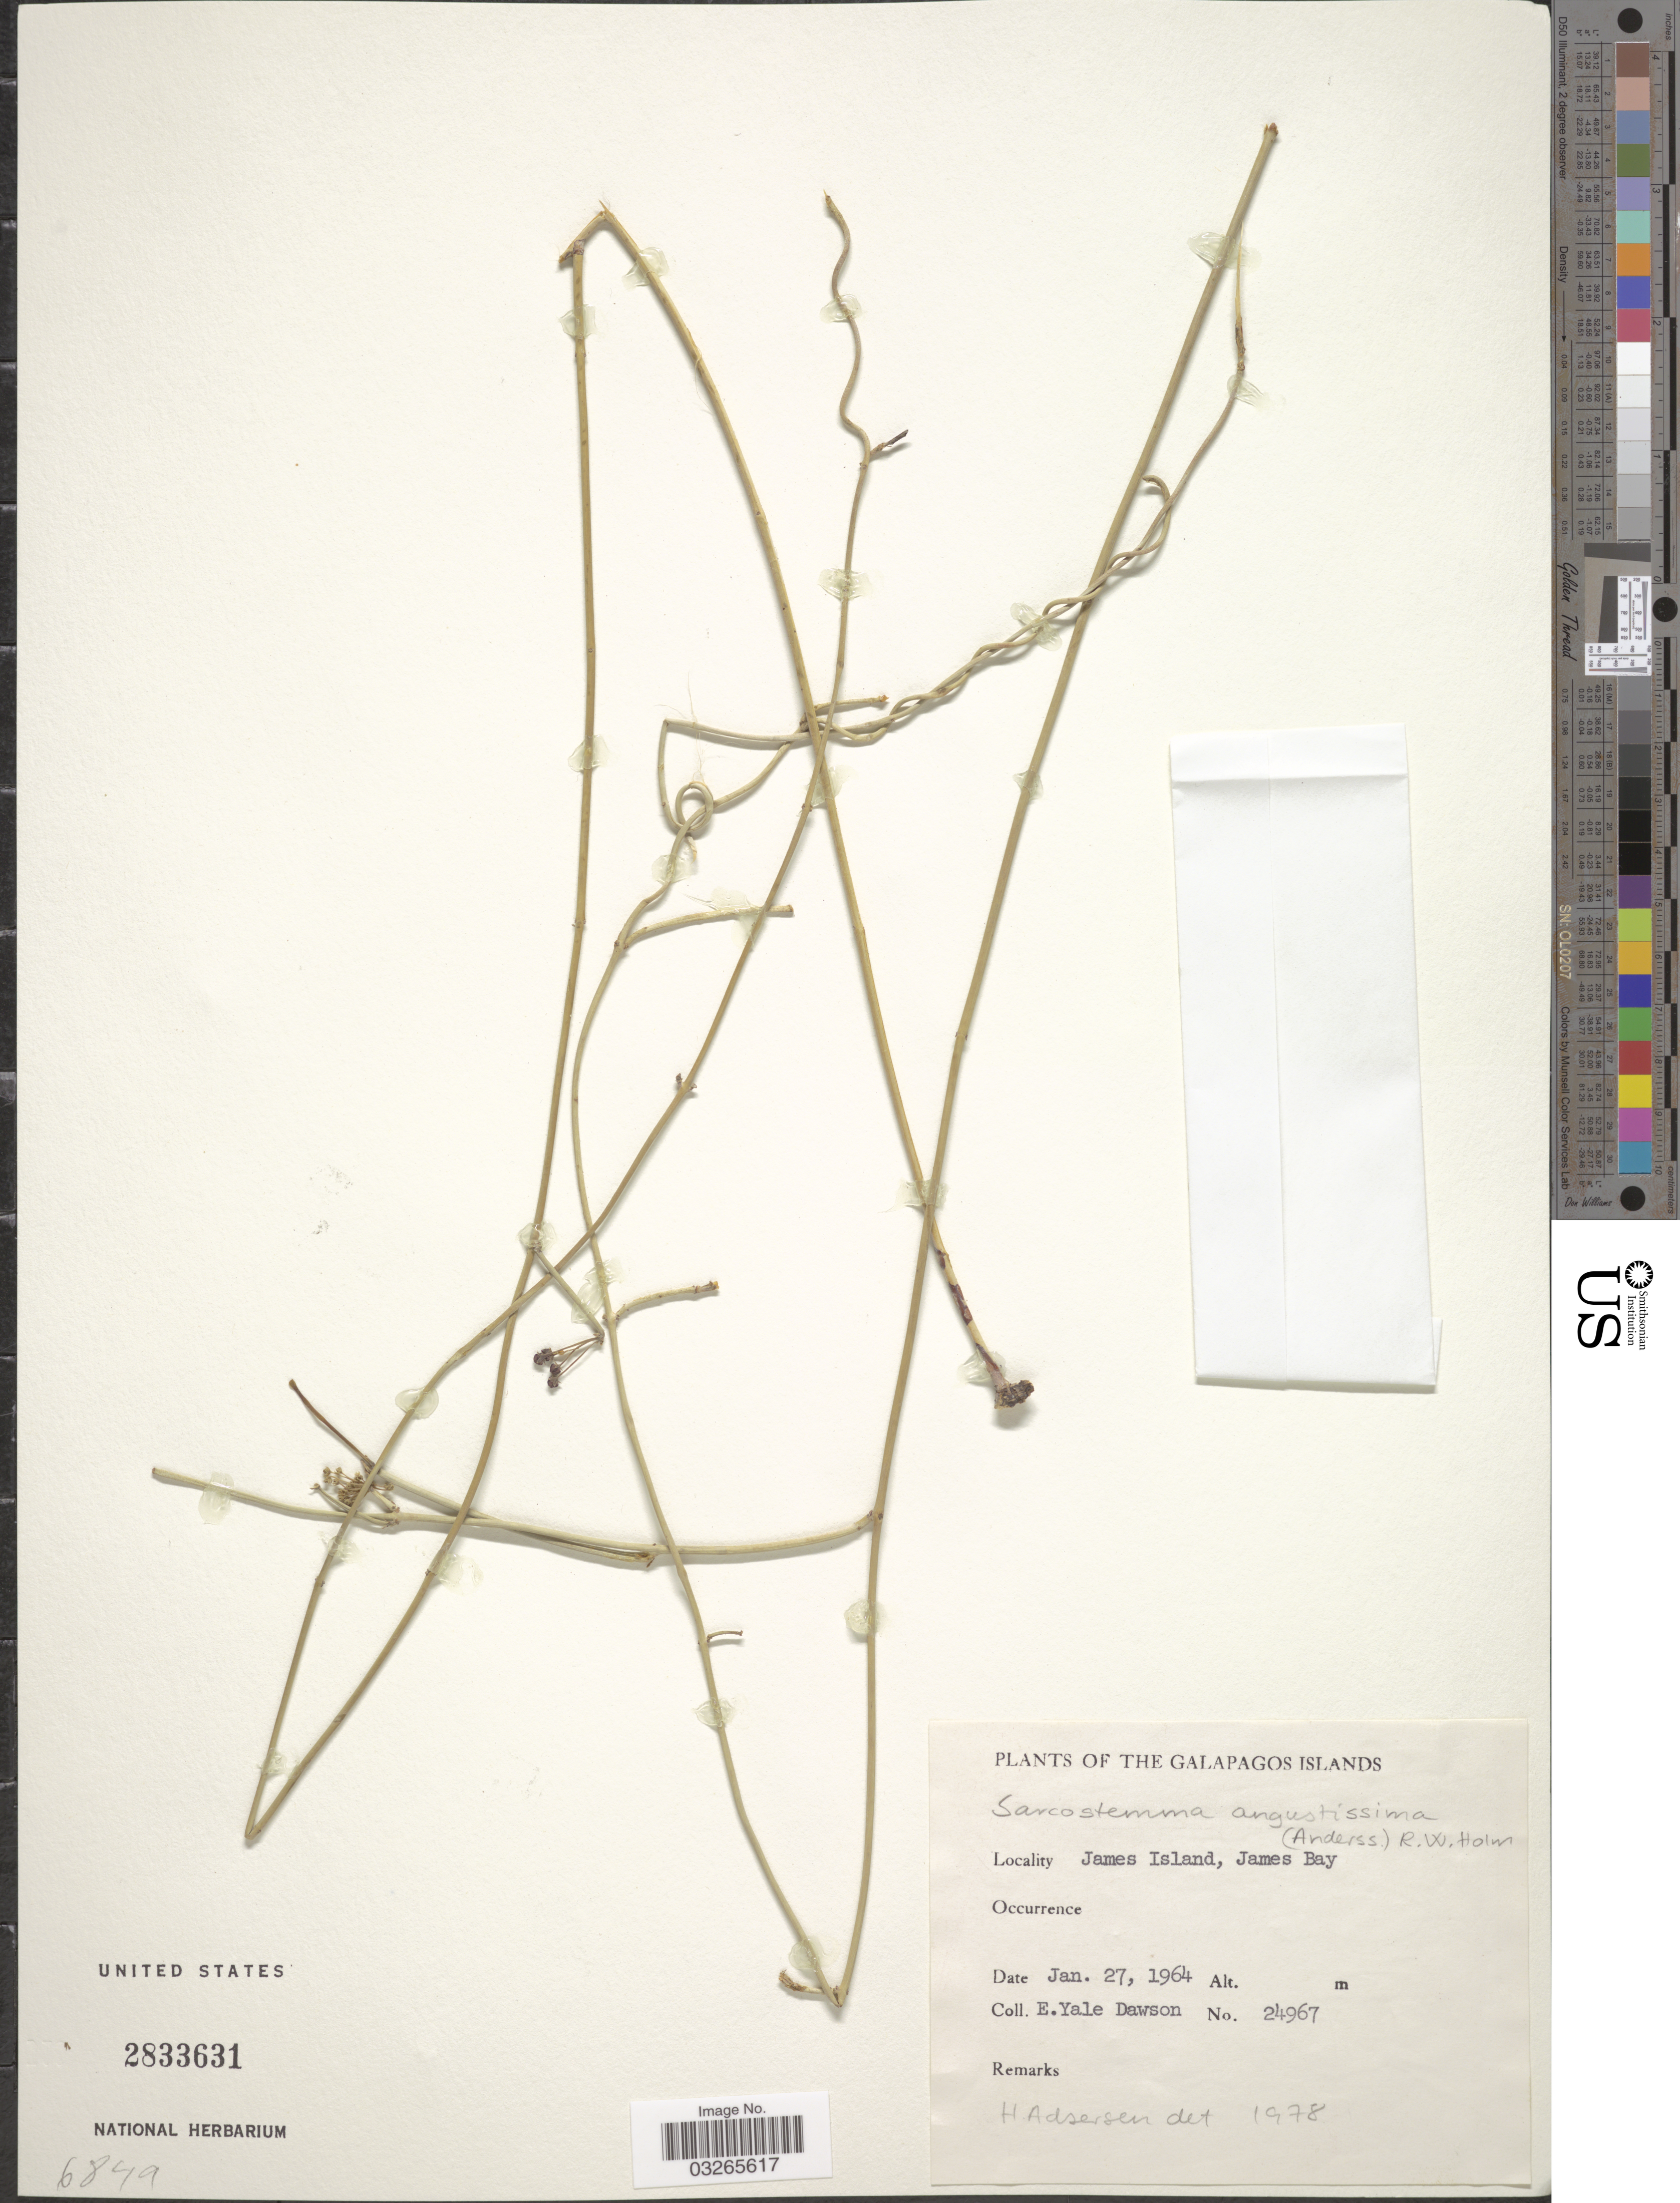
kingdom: Plantae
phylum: Tracheophyta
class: Magnoliopsida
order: Gentianales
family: Apocynaceae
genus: Sarcostemma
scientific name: Sarcostemma angustissimum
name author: (Andersson) R.W. Holm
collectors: N. Yensen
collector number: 24967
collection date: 1964-01-27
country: Ecuador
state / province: Colón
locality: The Galapagos Islands, James Island, James Bay.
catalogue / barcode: US 2833631